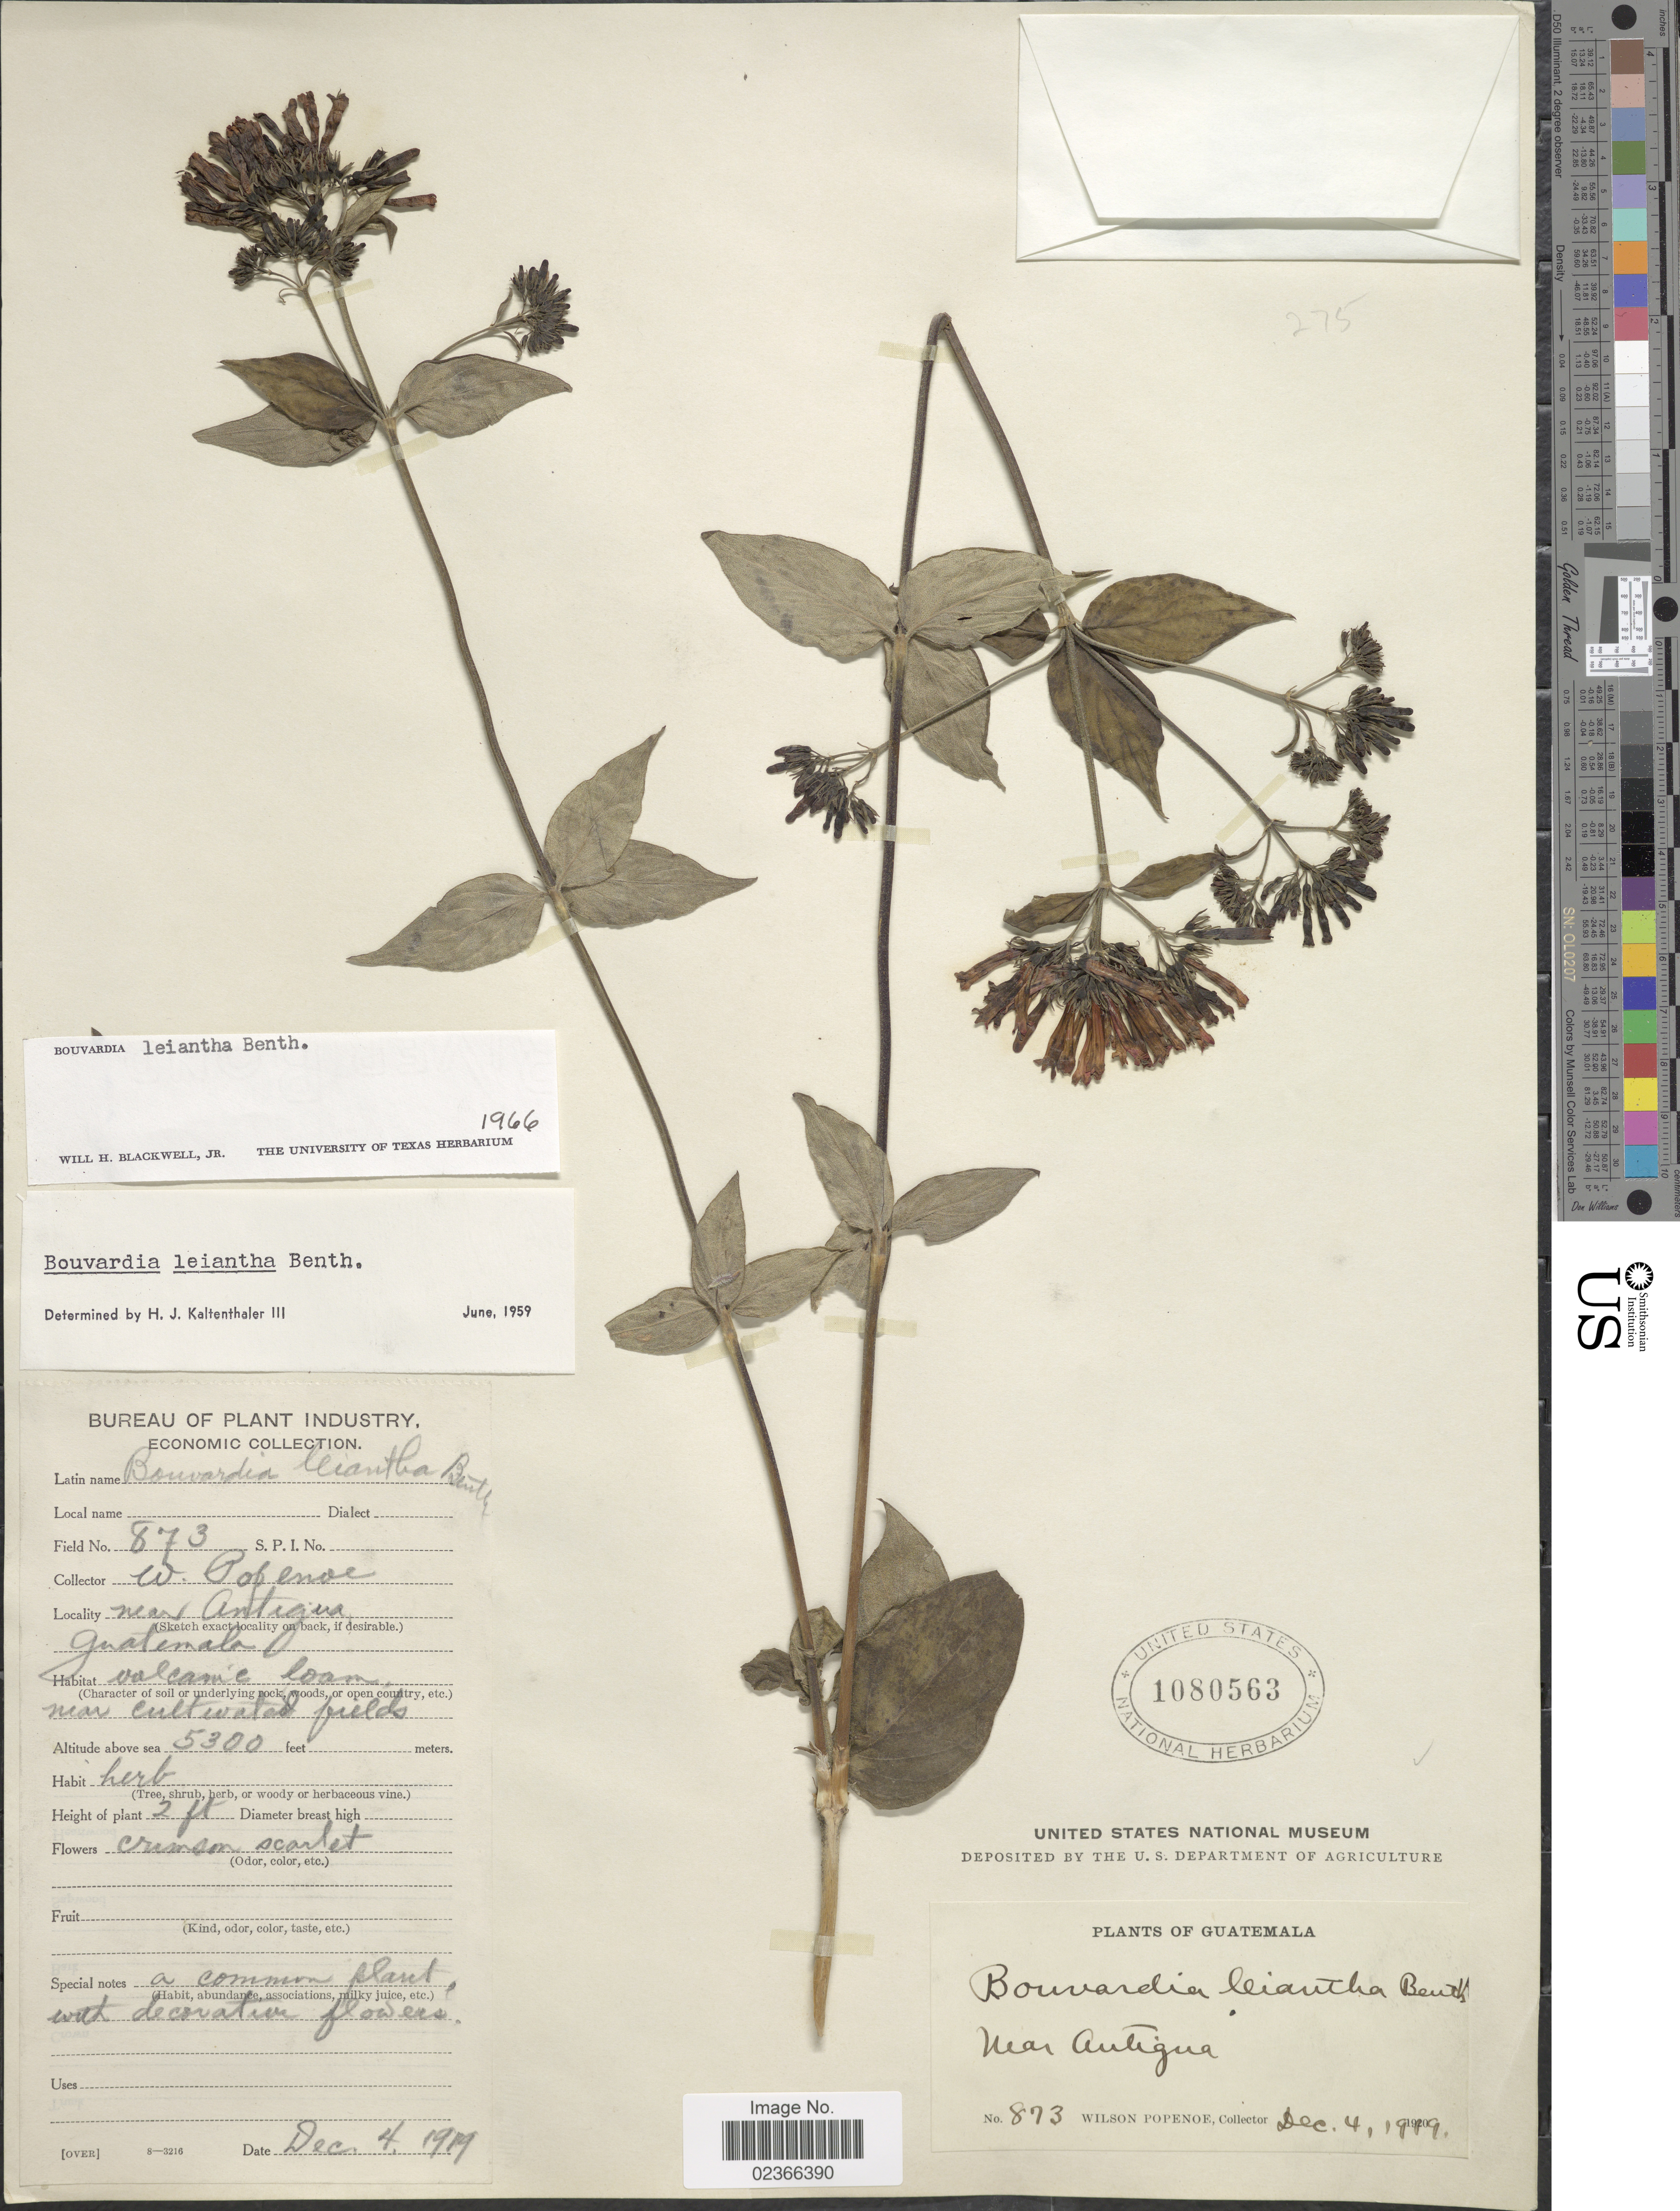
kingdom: Plantae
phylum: Tracheophyta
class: Magnoliopsida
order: Gentianales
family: Rubiaceae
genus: Bouvardia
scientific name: Bouvardia leiantha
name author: Benth.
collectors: W. Popenoe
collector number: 873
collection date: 1919-12-04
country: Guatemala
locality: Near Natigua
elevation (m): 1615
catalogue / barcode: US 1080563